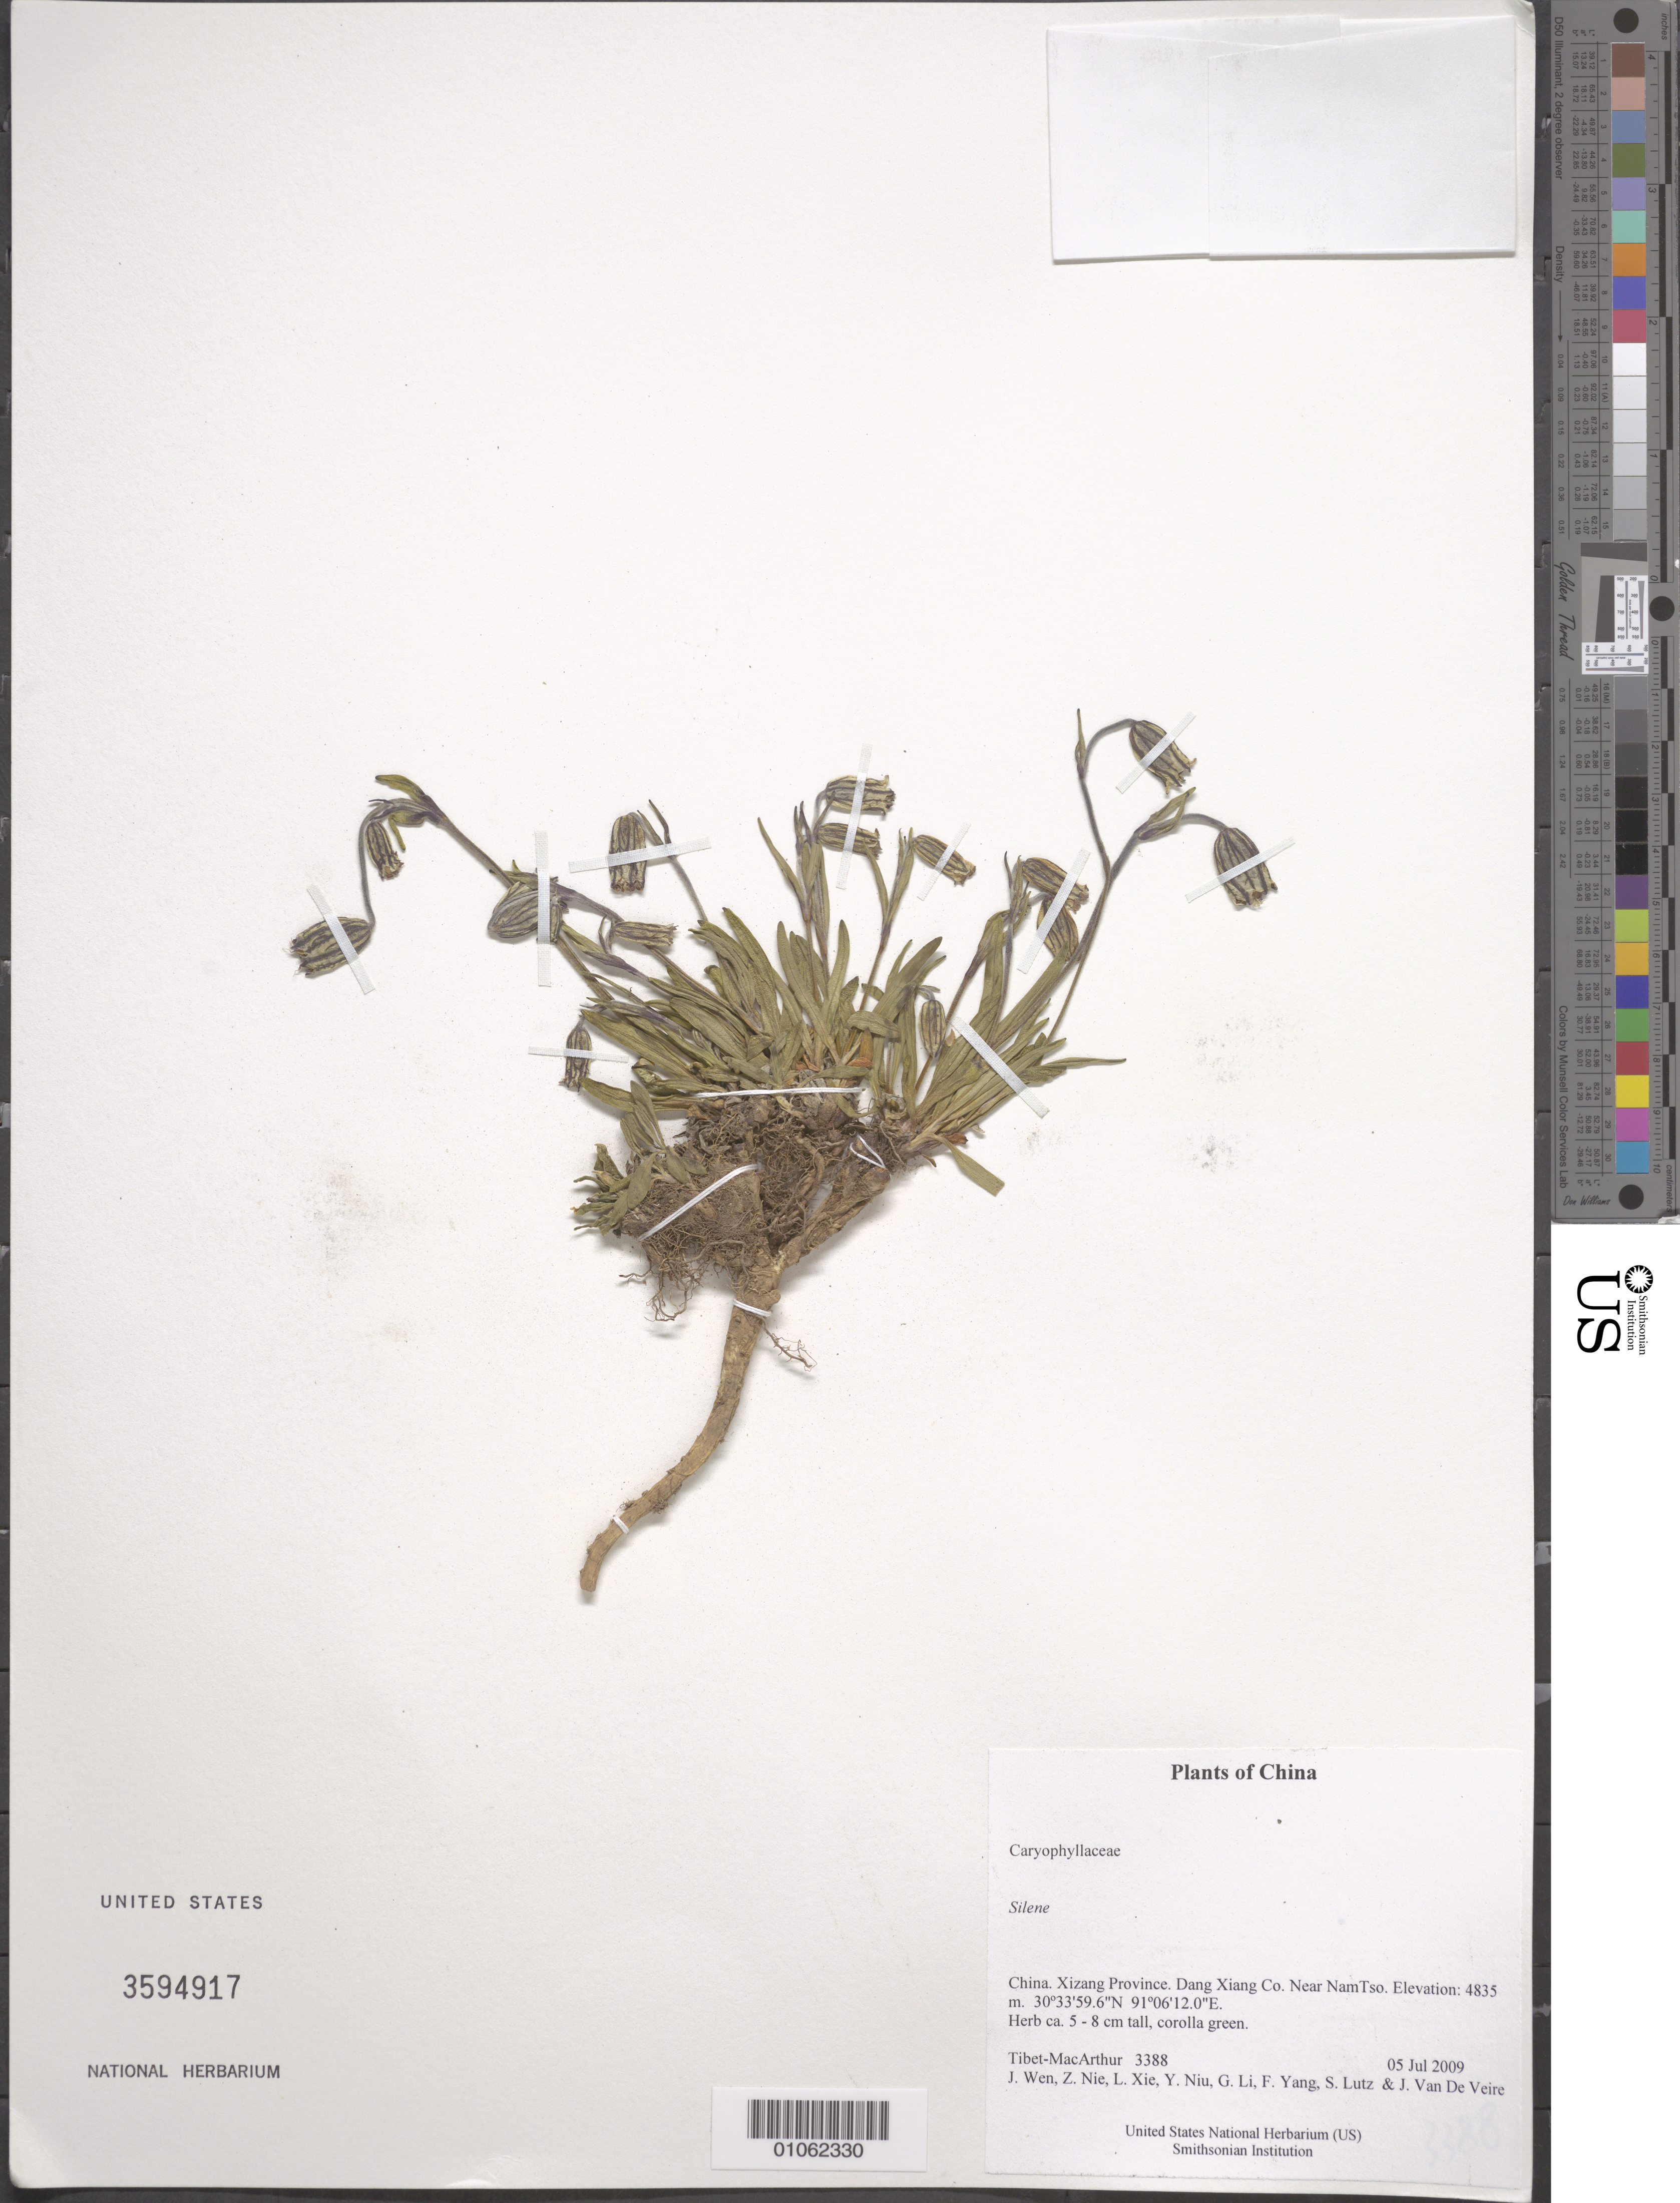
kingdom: Plantae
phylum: Tracheophyta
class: Magnoliopsida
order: Caryophyllales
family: Caryophyllaceae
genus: Silene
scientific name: Silene sp.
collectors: Tibet-MacArthur, J. Wen, Z. Nie, L. Xie, Y. Niu, G. Li, F. Yang, S. Lutz & J. Van De Veire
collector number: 3388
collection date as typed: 05 Jul 2009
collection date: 2009-07-05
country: China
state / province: Xizang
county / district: Dang Xiang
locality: Near NamTso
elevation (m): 4835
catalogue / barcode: US 3594917